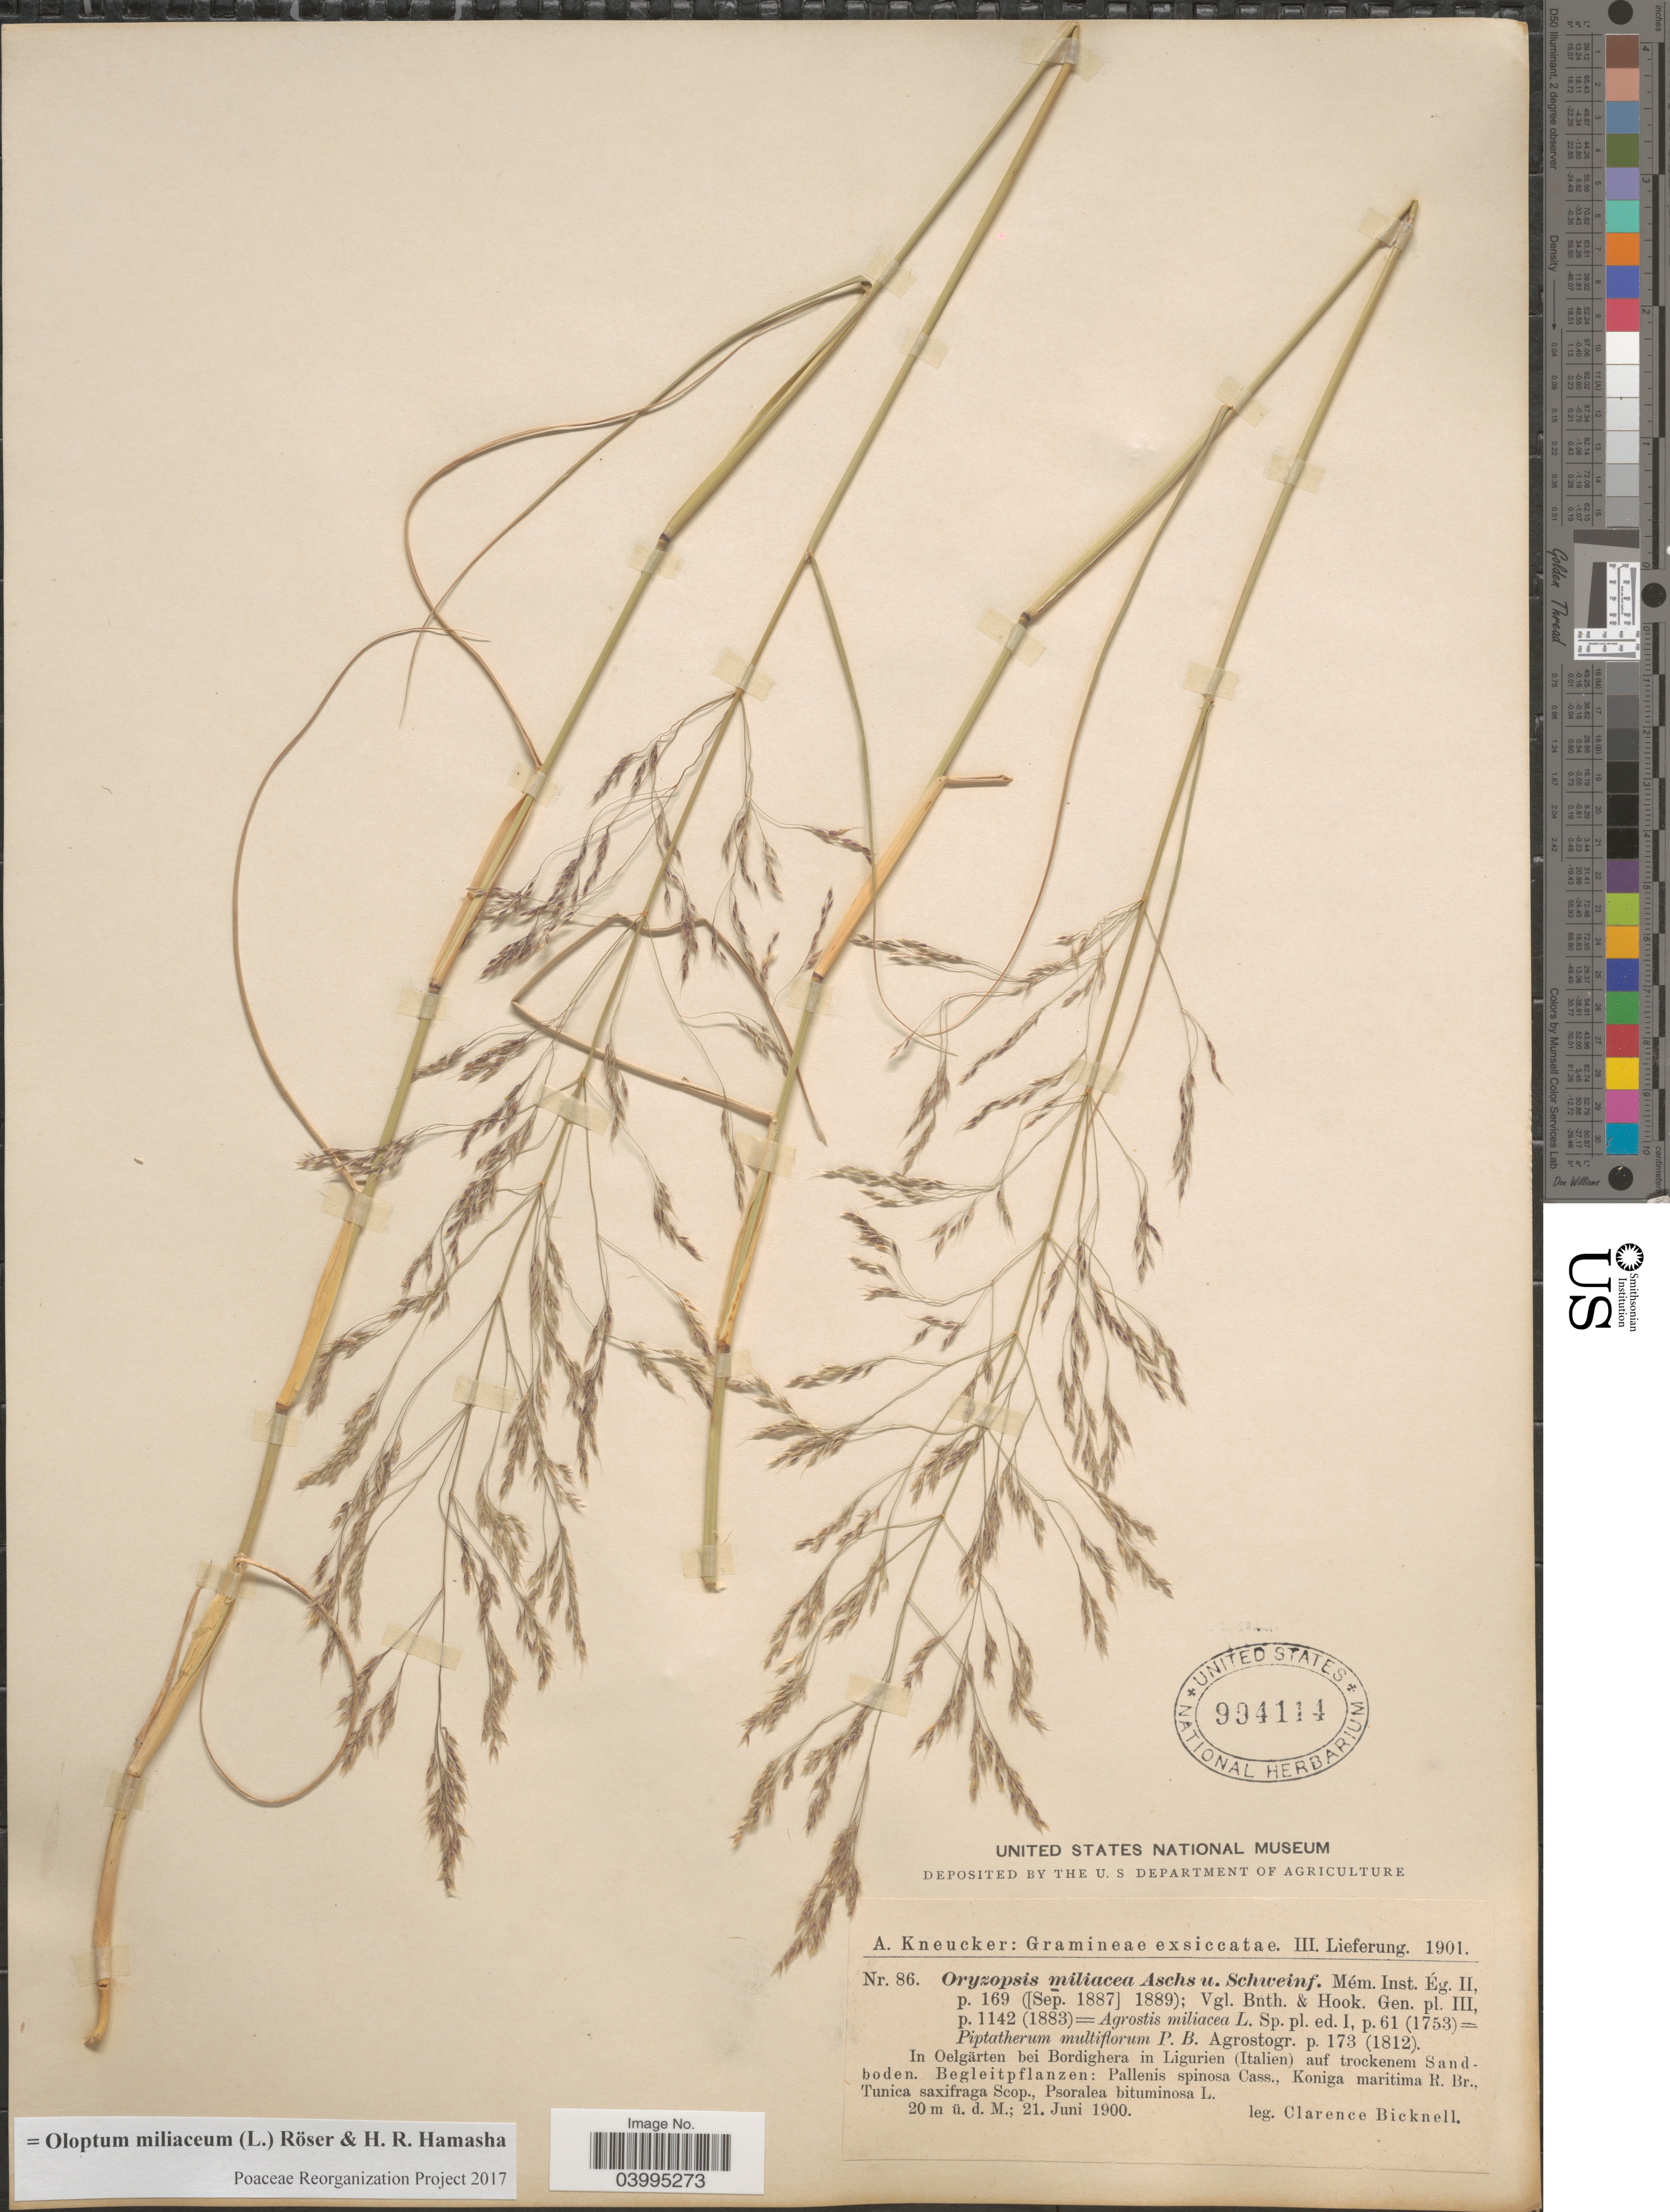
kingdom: Plantae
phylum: Tracheophyta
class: Liliopsida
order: Poales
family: Poaceae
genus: Oloptum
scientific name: Oloptum miliaceum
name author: Röser & H. R. Hamasha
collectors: C. Bicknell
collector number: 86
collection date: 1900-06-21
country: Italy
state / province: Liguria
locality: In Oelgärten bei Bordighera in Ligurien (Italien) auf trockenem Sandboden.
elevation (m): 20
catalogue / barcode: US 994114